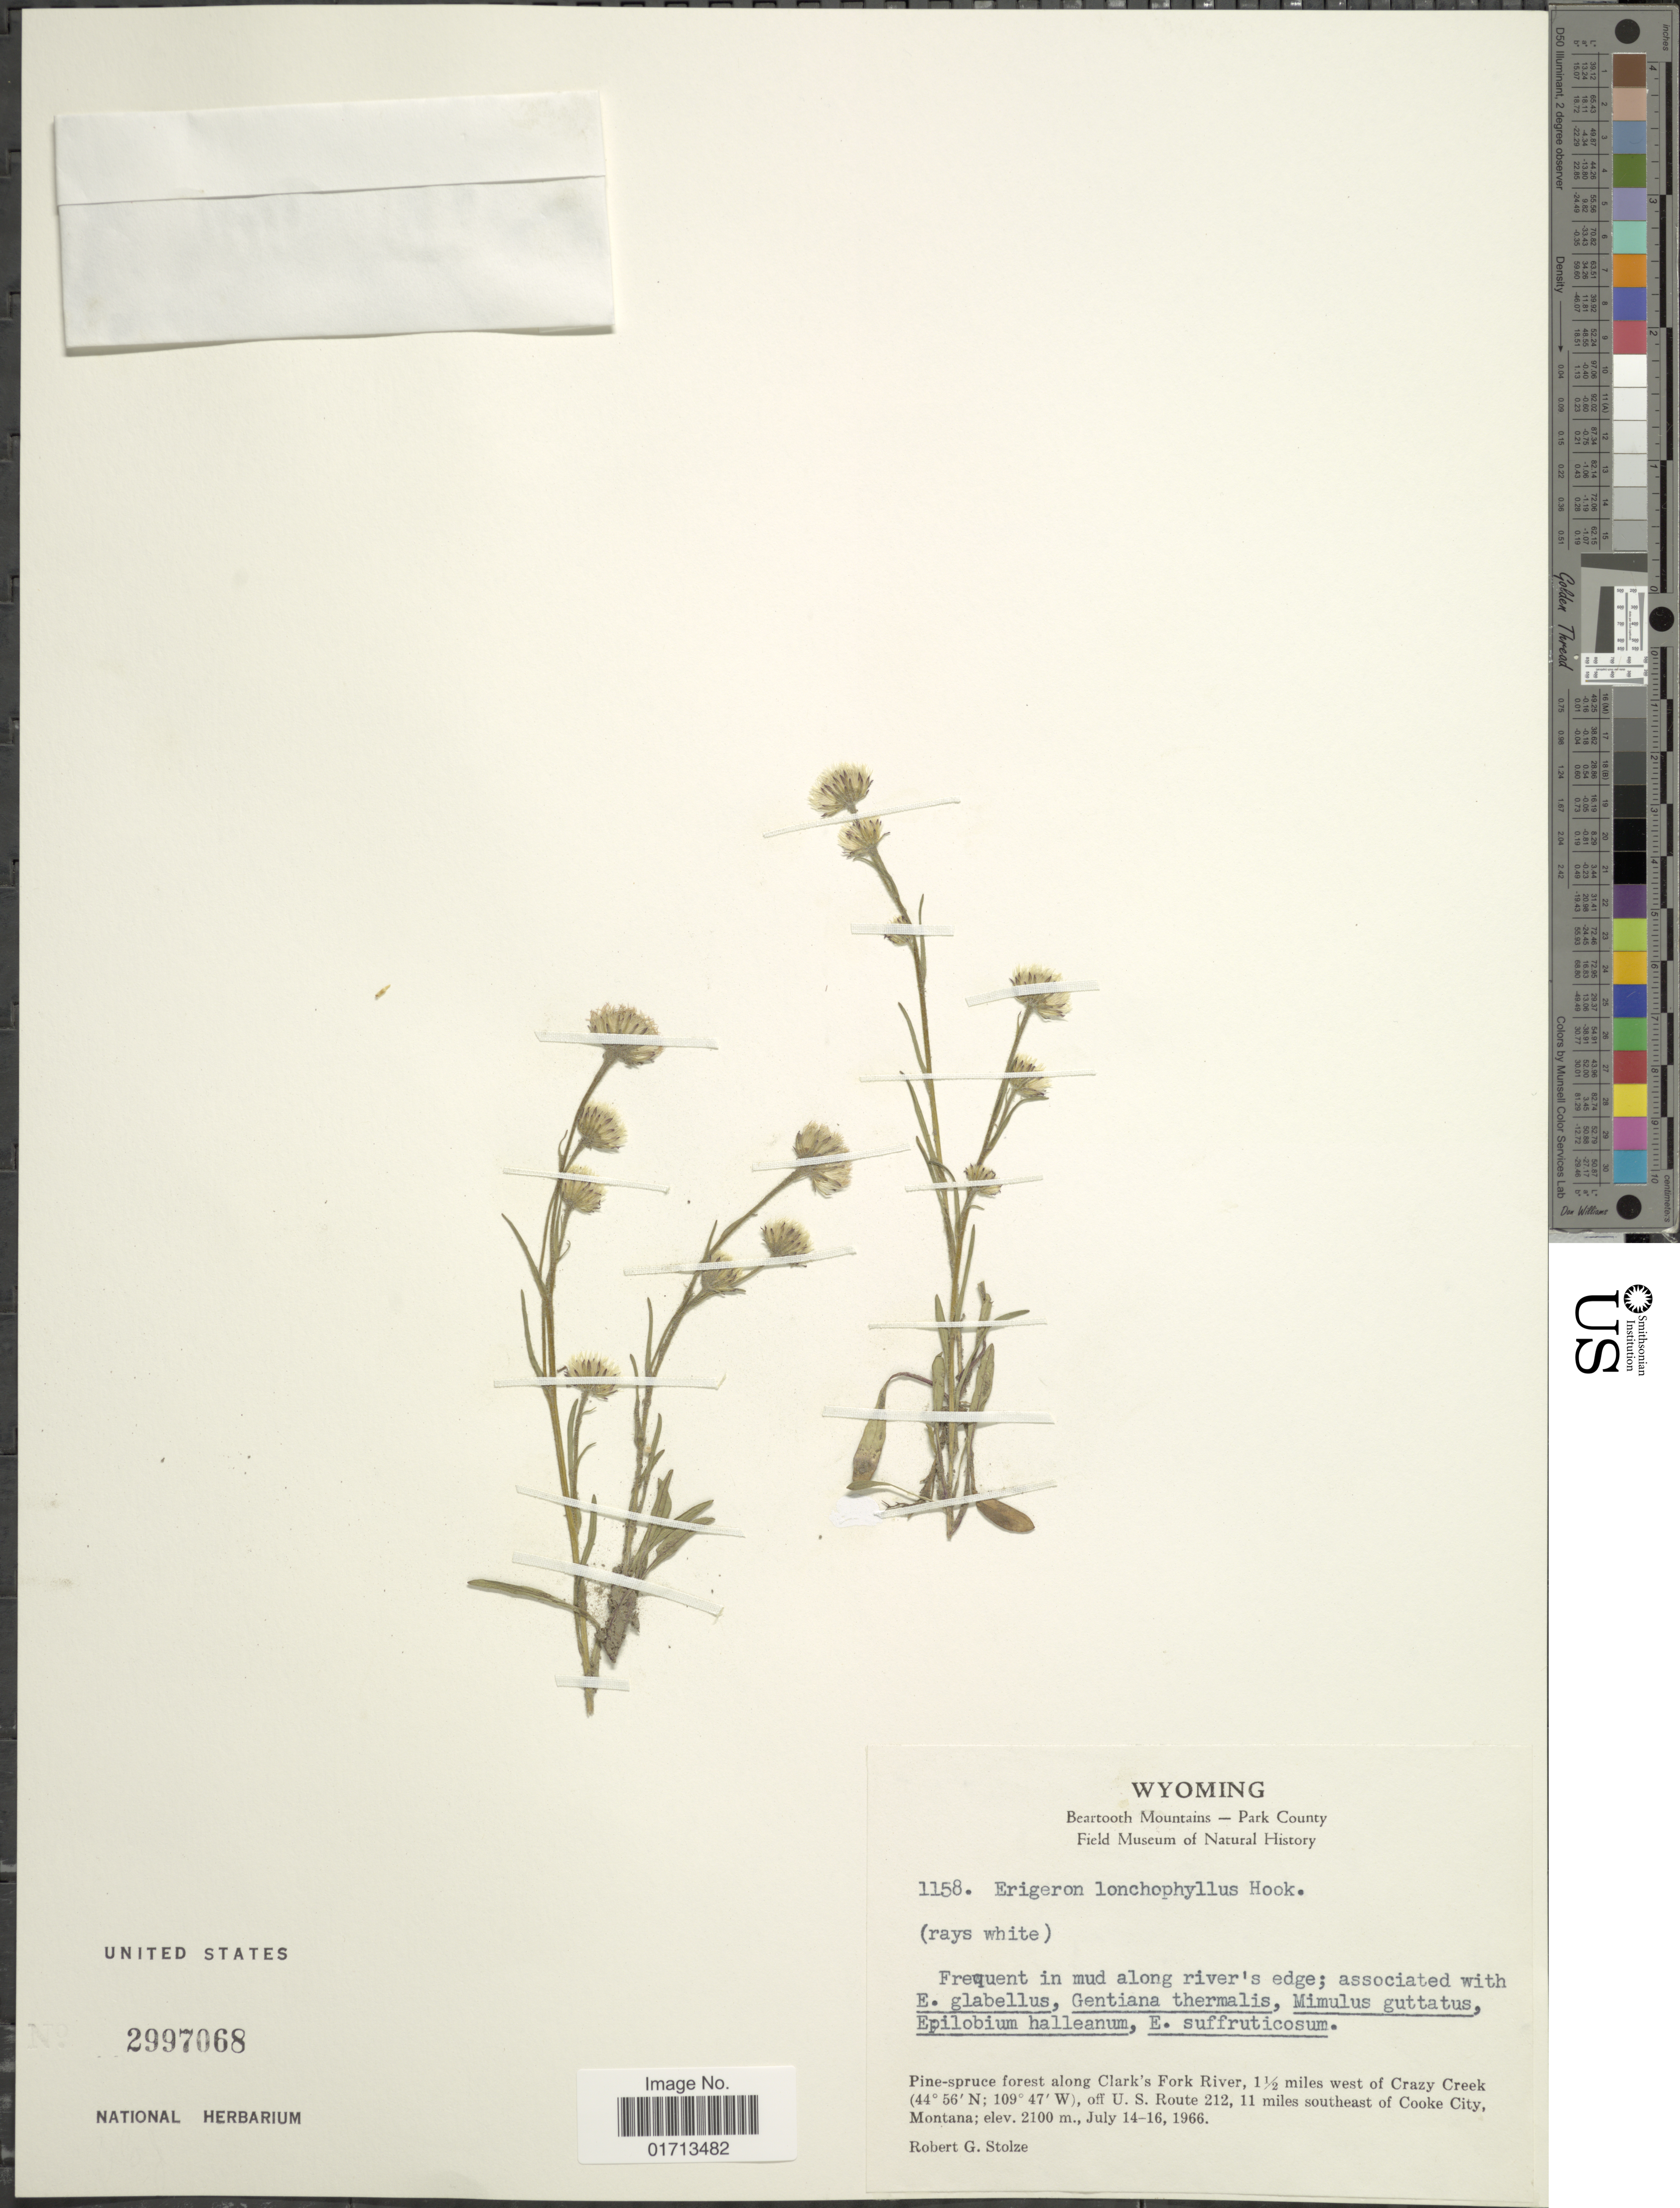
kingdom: Plantae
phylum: Tracheophyta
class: Magnoliopsida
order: Asterales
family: Asteraceae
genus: Erigeron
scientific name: Erigeron lonchophyllus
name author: Hook.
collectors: R. G. Stolze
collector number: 1158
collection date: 1966-07-14/1966-07-16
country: United States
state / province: Wyoming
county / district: Park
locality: Along Clark's Fork River, 1½ miles west of Crazy Creek, off U.S. Route 212, 11 miles SE of Cooke City, Montana.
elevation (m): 2100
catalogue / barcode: US 2997068